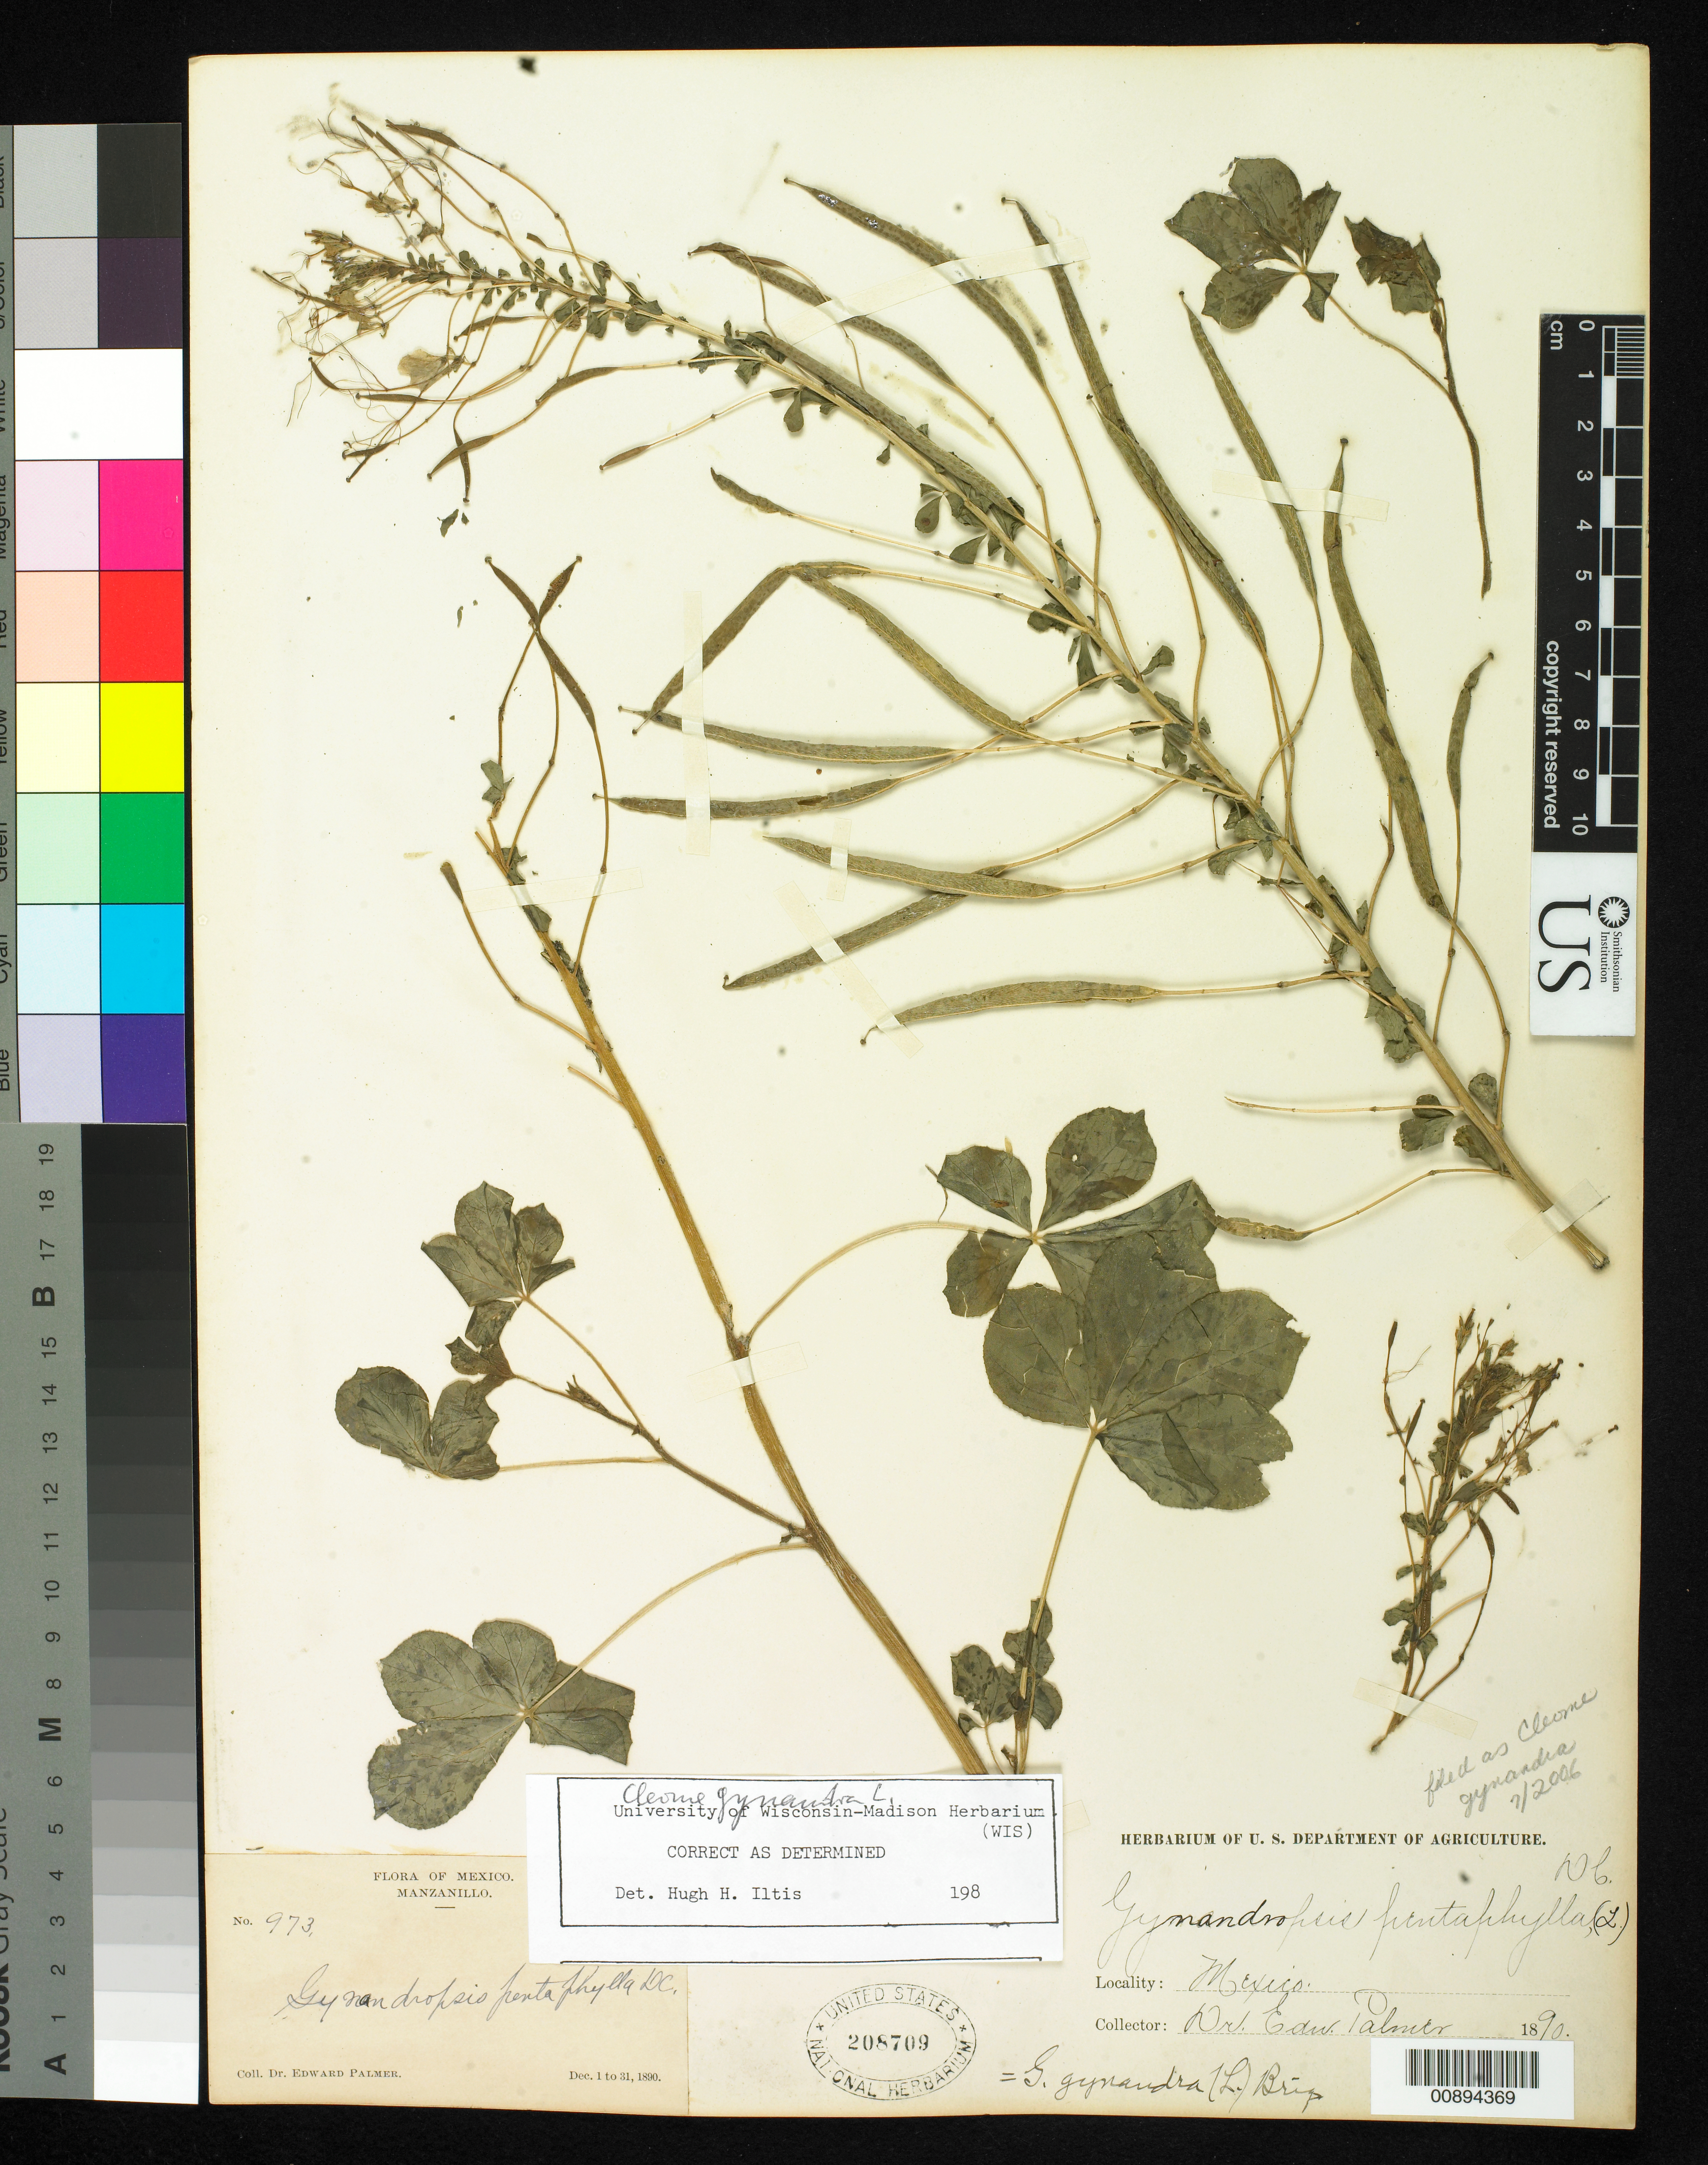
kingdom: Plantae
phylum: Tracheophyta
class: Magnoliopsida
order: Brassicales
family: Cleomaceae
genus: Gynandropsis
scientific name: Gynandropsis gynandra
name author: (L.) Briq.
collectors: E. Palmer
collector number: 973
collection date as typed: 01 Dec 1890 to 31 Dec 1890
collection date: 1890-12-01/1890-12-31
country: Mexico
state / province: Colima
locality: Manzanillo, Colima.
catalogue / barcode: US 208709